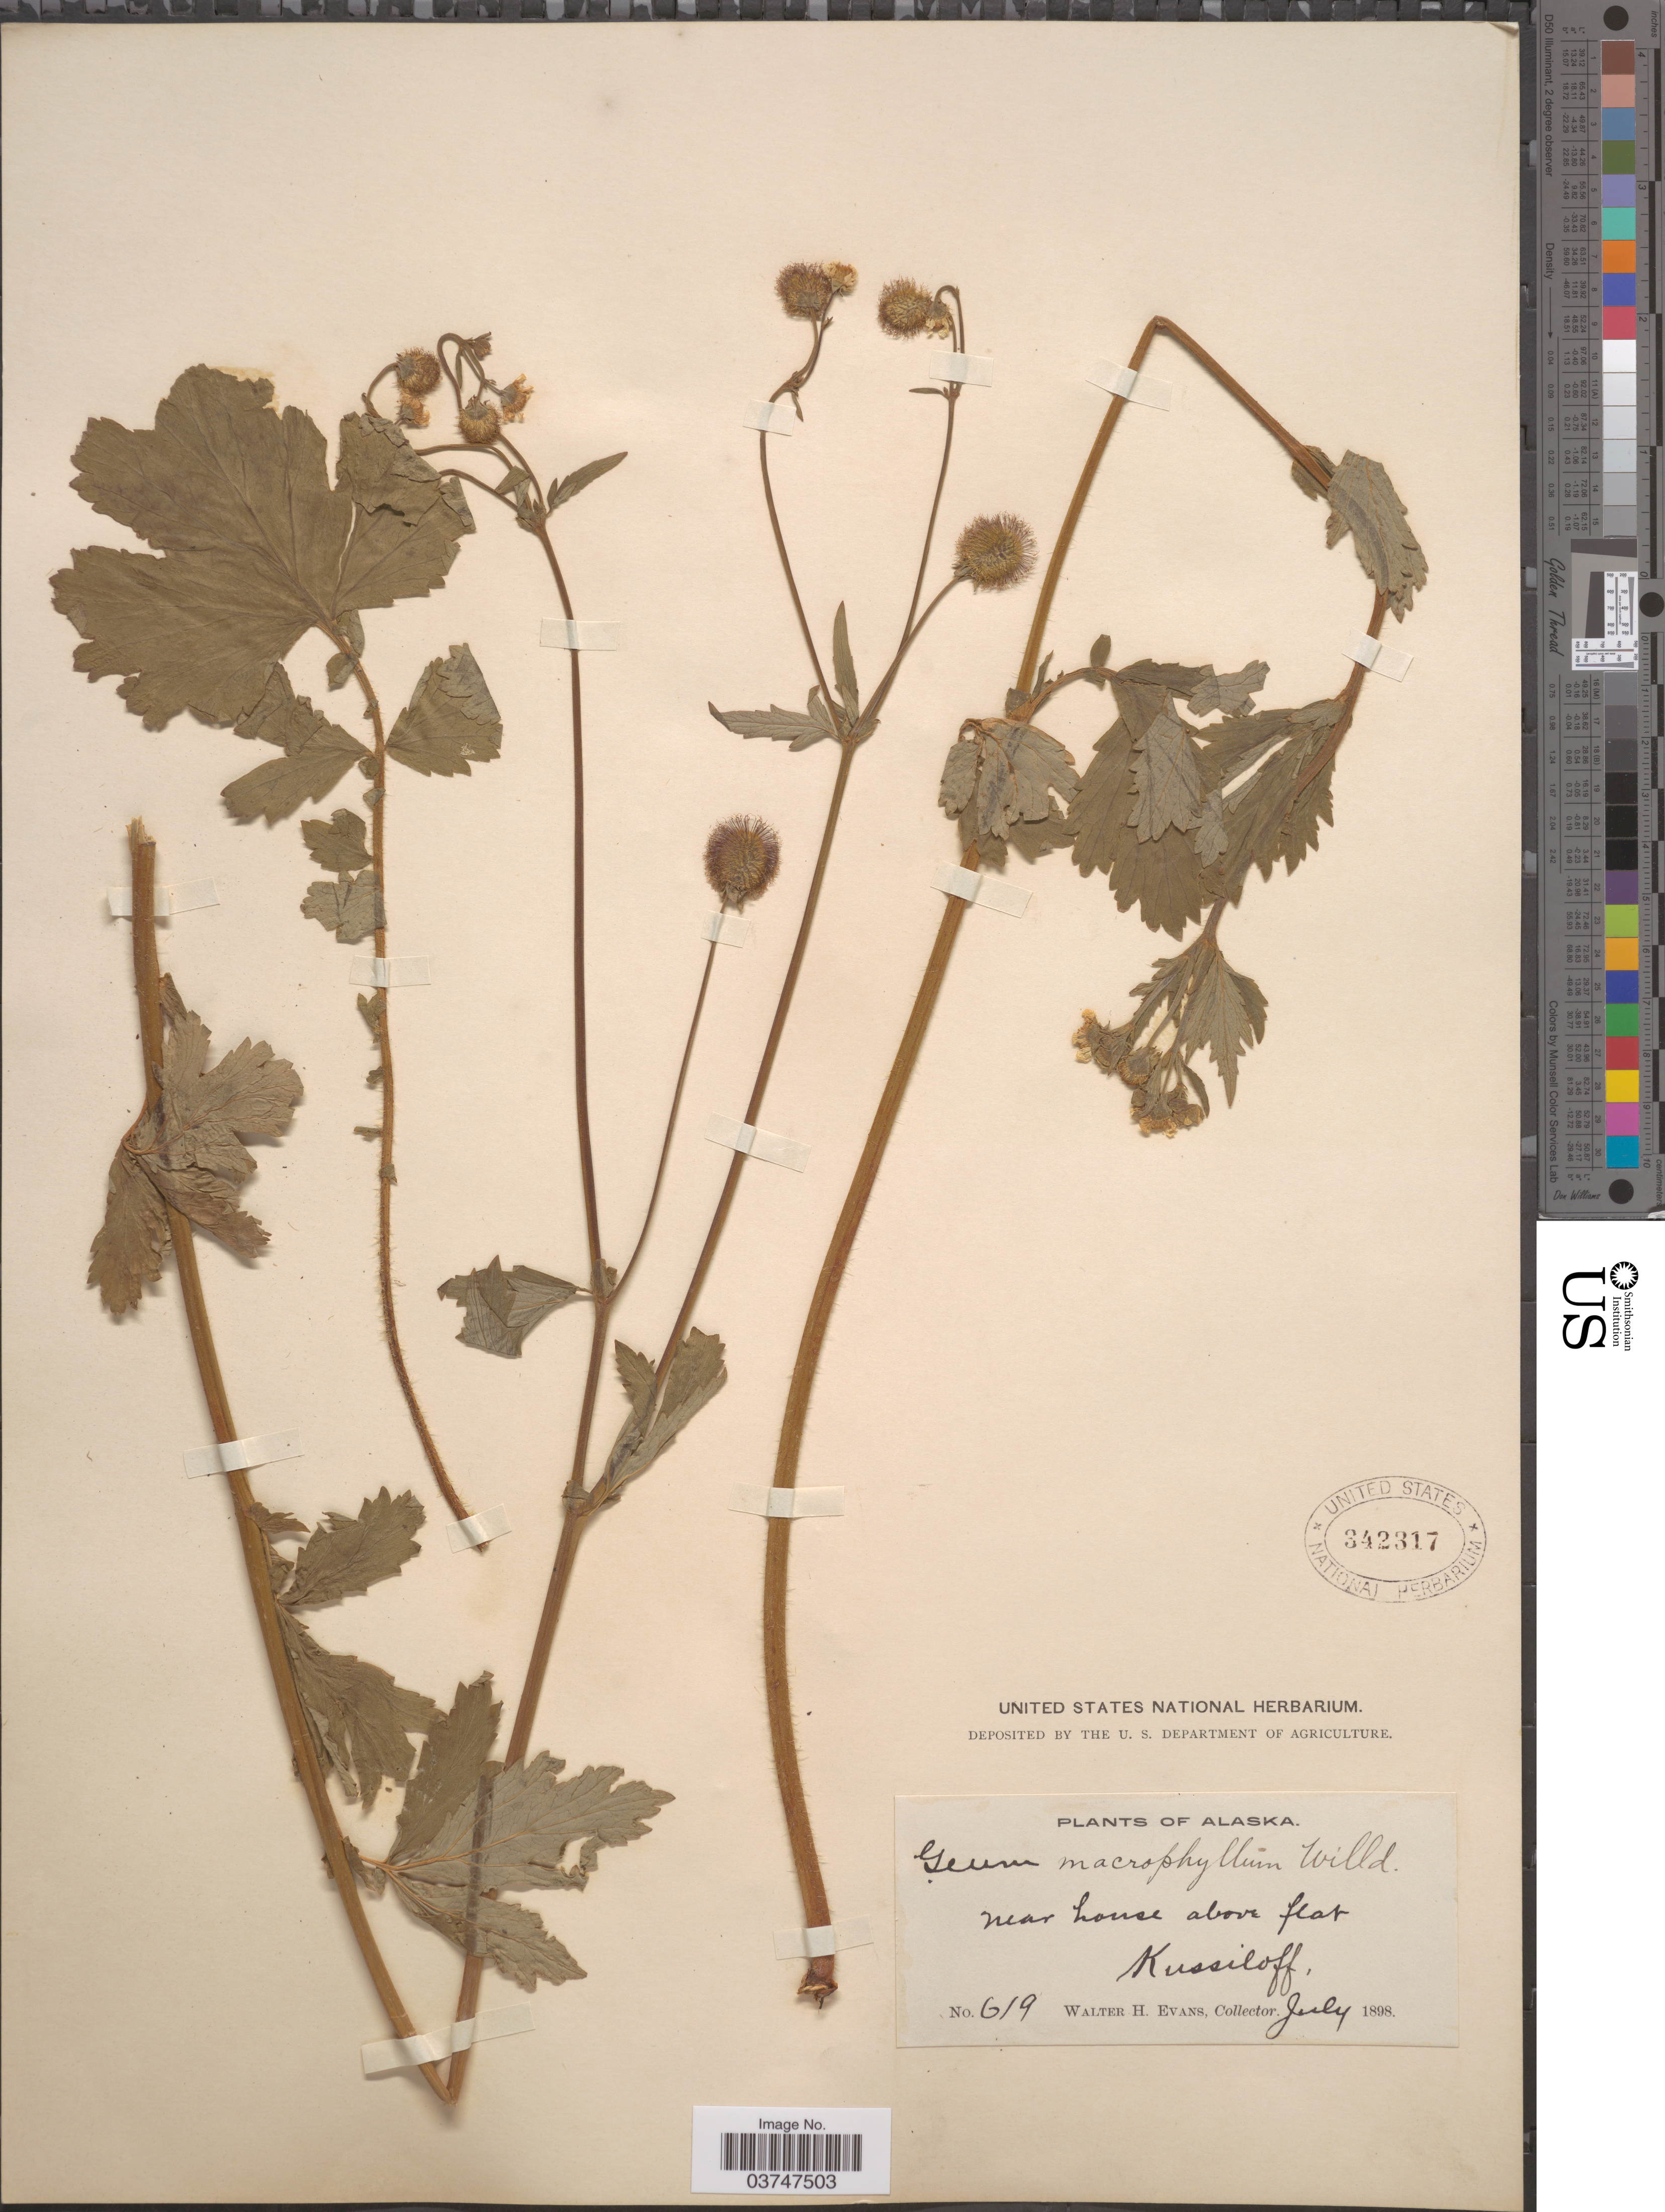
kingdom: Plantae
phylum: Tracheophyta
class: Magnoliopsida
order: Rosales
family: Rosaceae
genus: Geum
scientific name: Geum macrophyllum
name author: Willd.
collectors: W. H. Evans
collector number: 619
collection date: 1898-07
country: United States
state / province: Alaska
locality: Near house above flat Kussiloff.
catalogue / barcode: US 342317